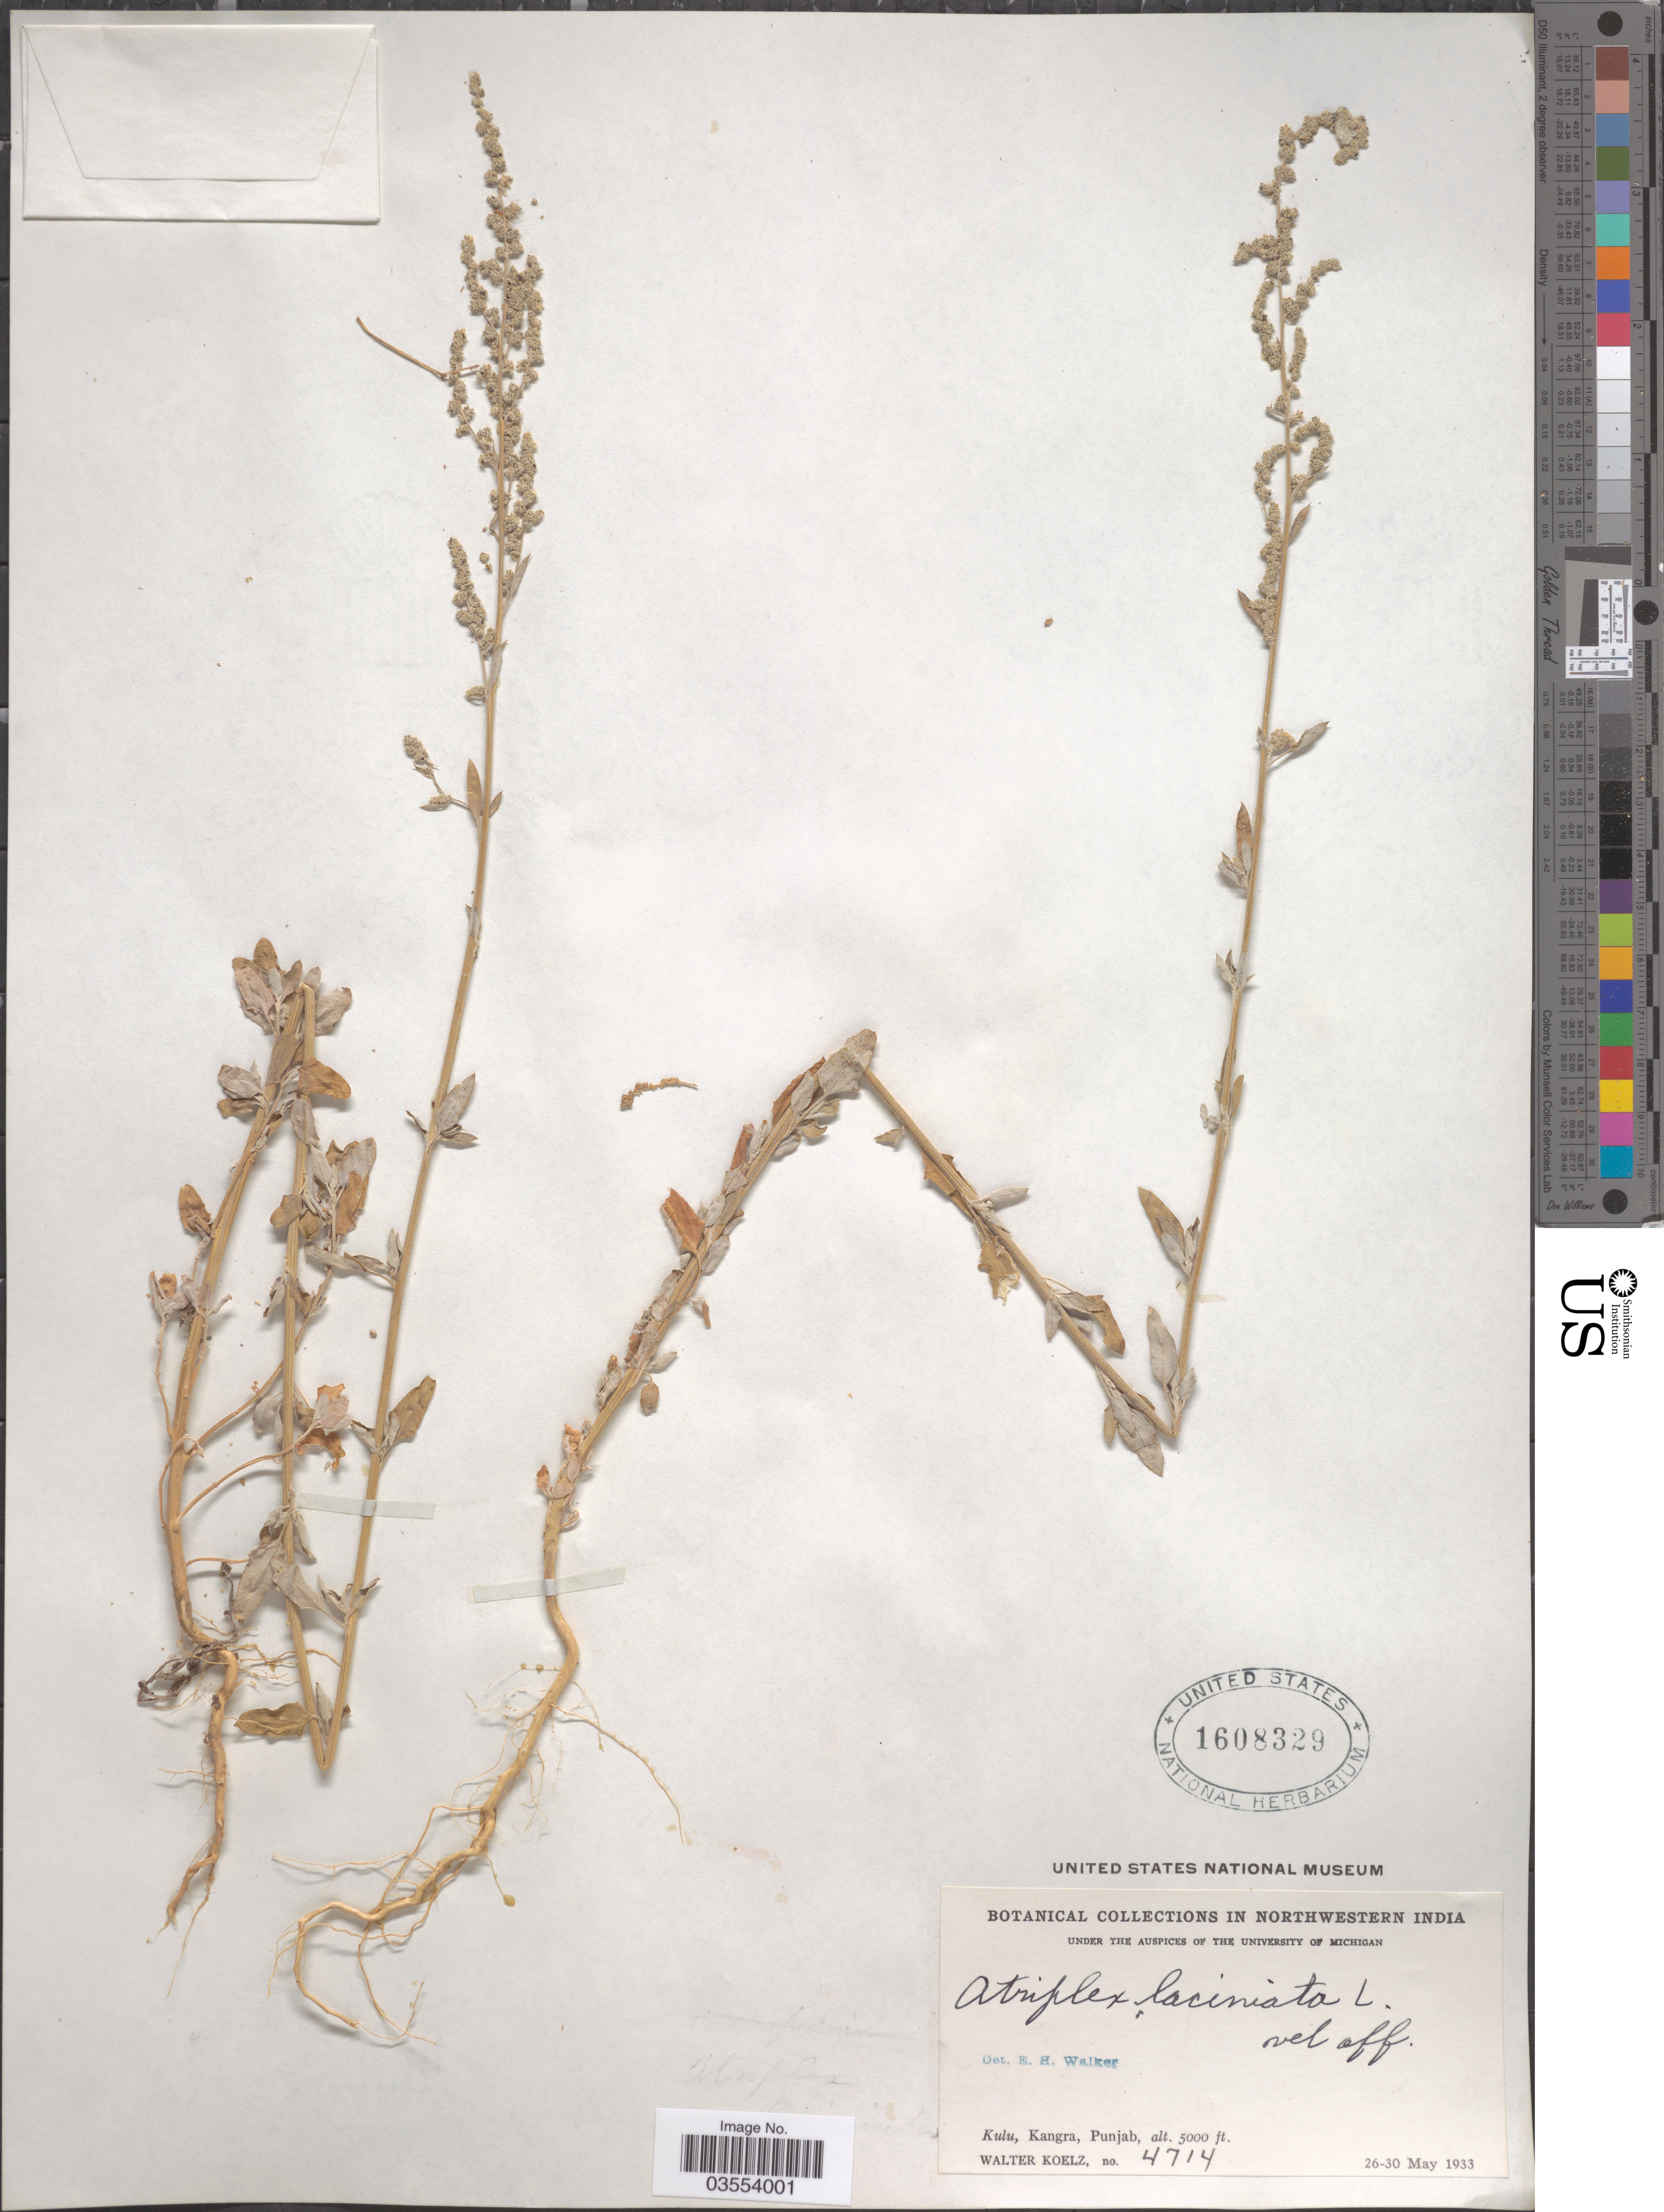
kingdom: Plantae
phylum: Tracheophyta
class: Magnoliopsida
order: Caryophyllales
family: Amaranthaceae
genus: Atriplex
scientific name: Atriplex laciniata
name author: L.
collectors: W. N. Koelz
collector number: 4714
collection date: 1933-05-26/1933-05-30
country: India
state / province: Punjab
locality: Northwestern India. Kulu, Kangra.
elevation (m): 1524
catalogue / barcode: US 1608329